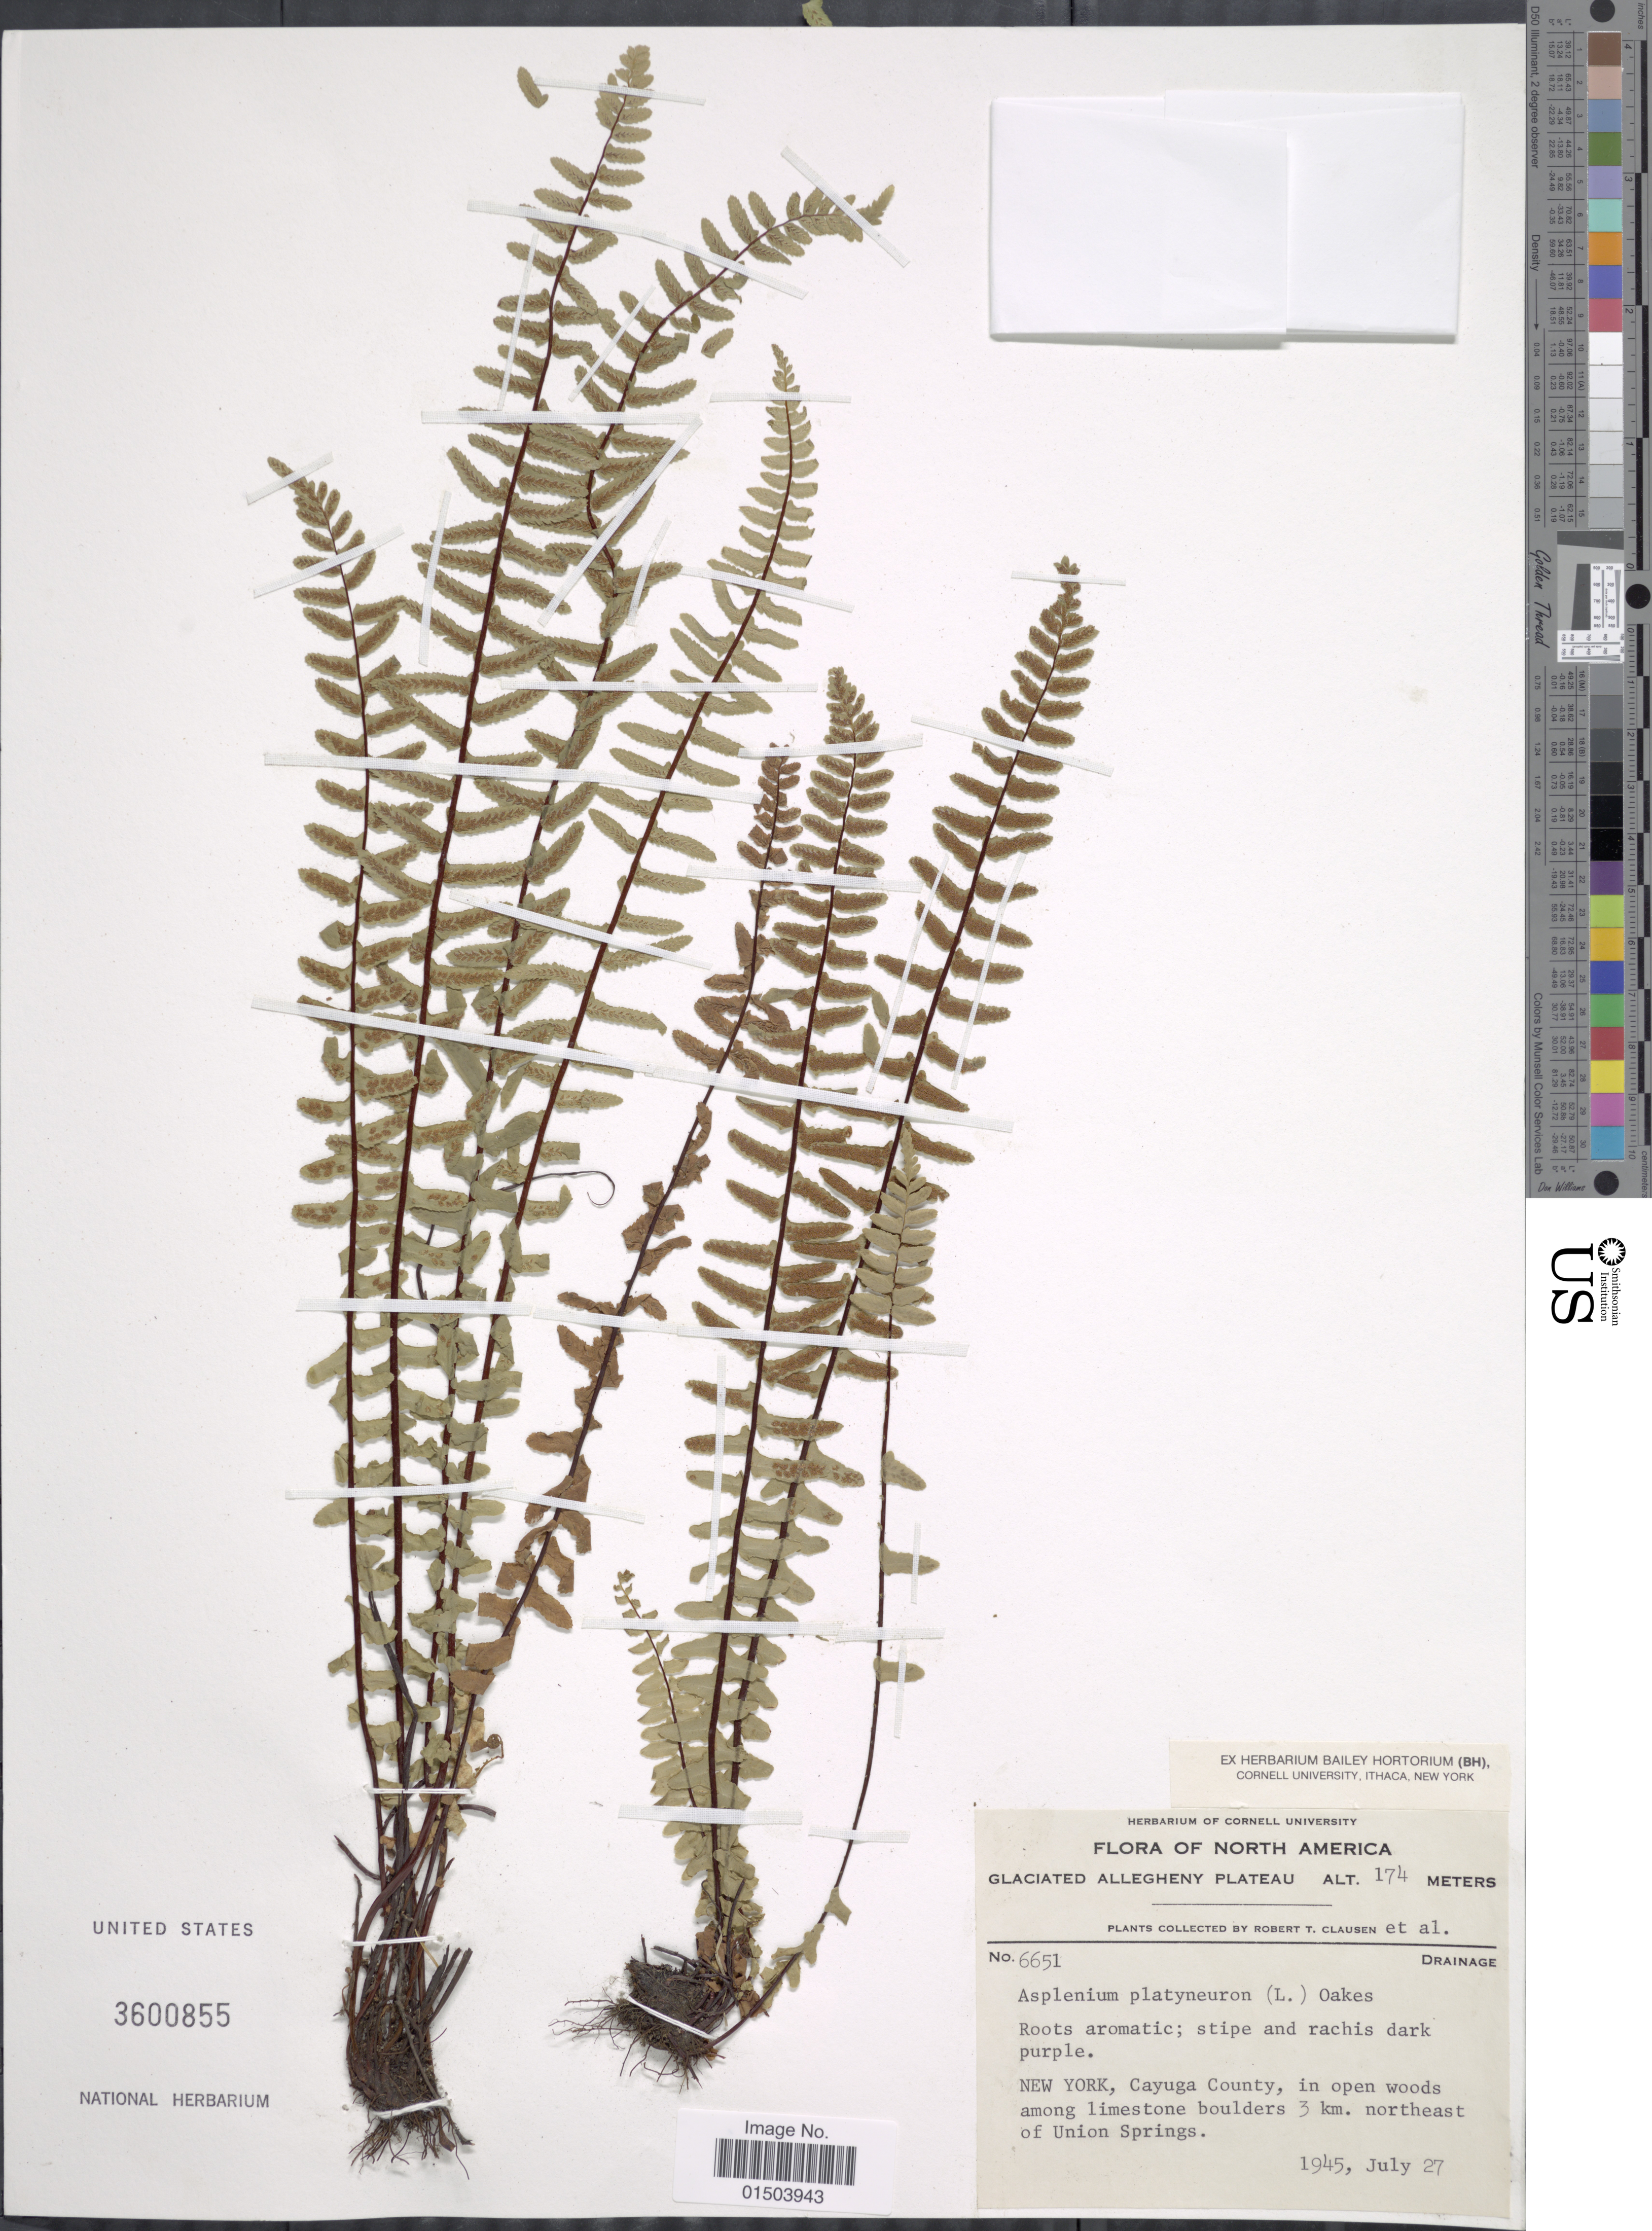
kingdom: Plantae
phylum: Tracheophyta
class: Polypodiopsida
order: Polypodiales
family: Aspleniaceae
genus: Asplenium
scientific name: Asplenium platyneuron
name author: (L.) Britton, Stearns & Poggenb.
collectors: R. T. Clausen & et al.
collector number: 6651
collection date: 1945-07-27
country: United States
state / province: New York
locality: Glaciated Allegheny Plateau. Drainage. Cayuga County, in open woods among limestone boulders 3 km. northeast of Union Springs.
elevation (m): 174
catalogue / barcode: US 3600855